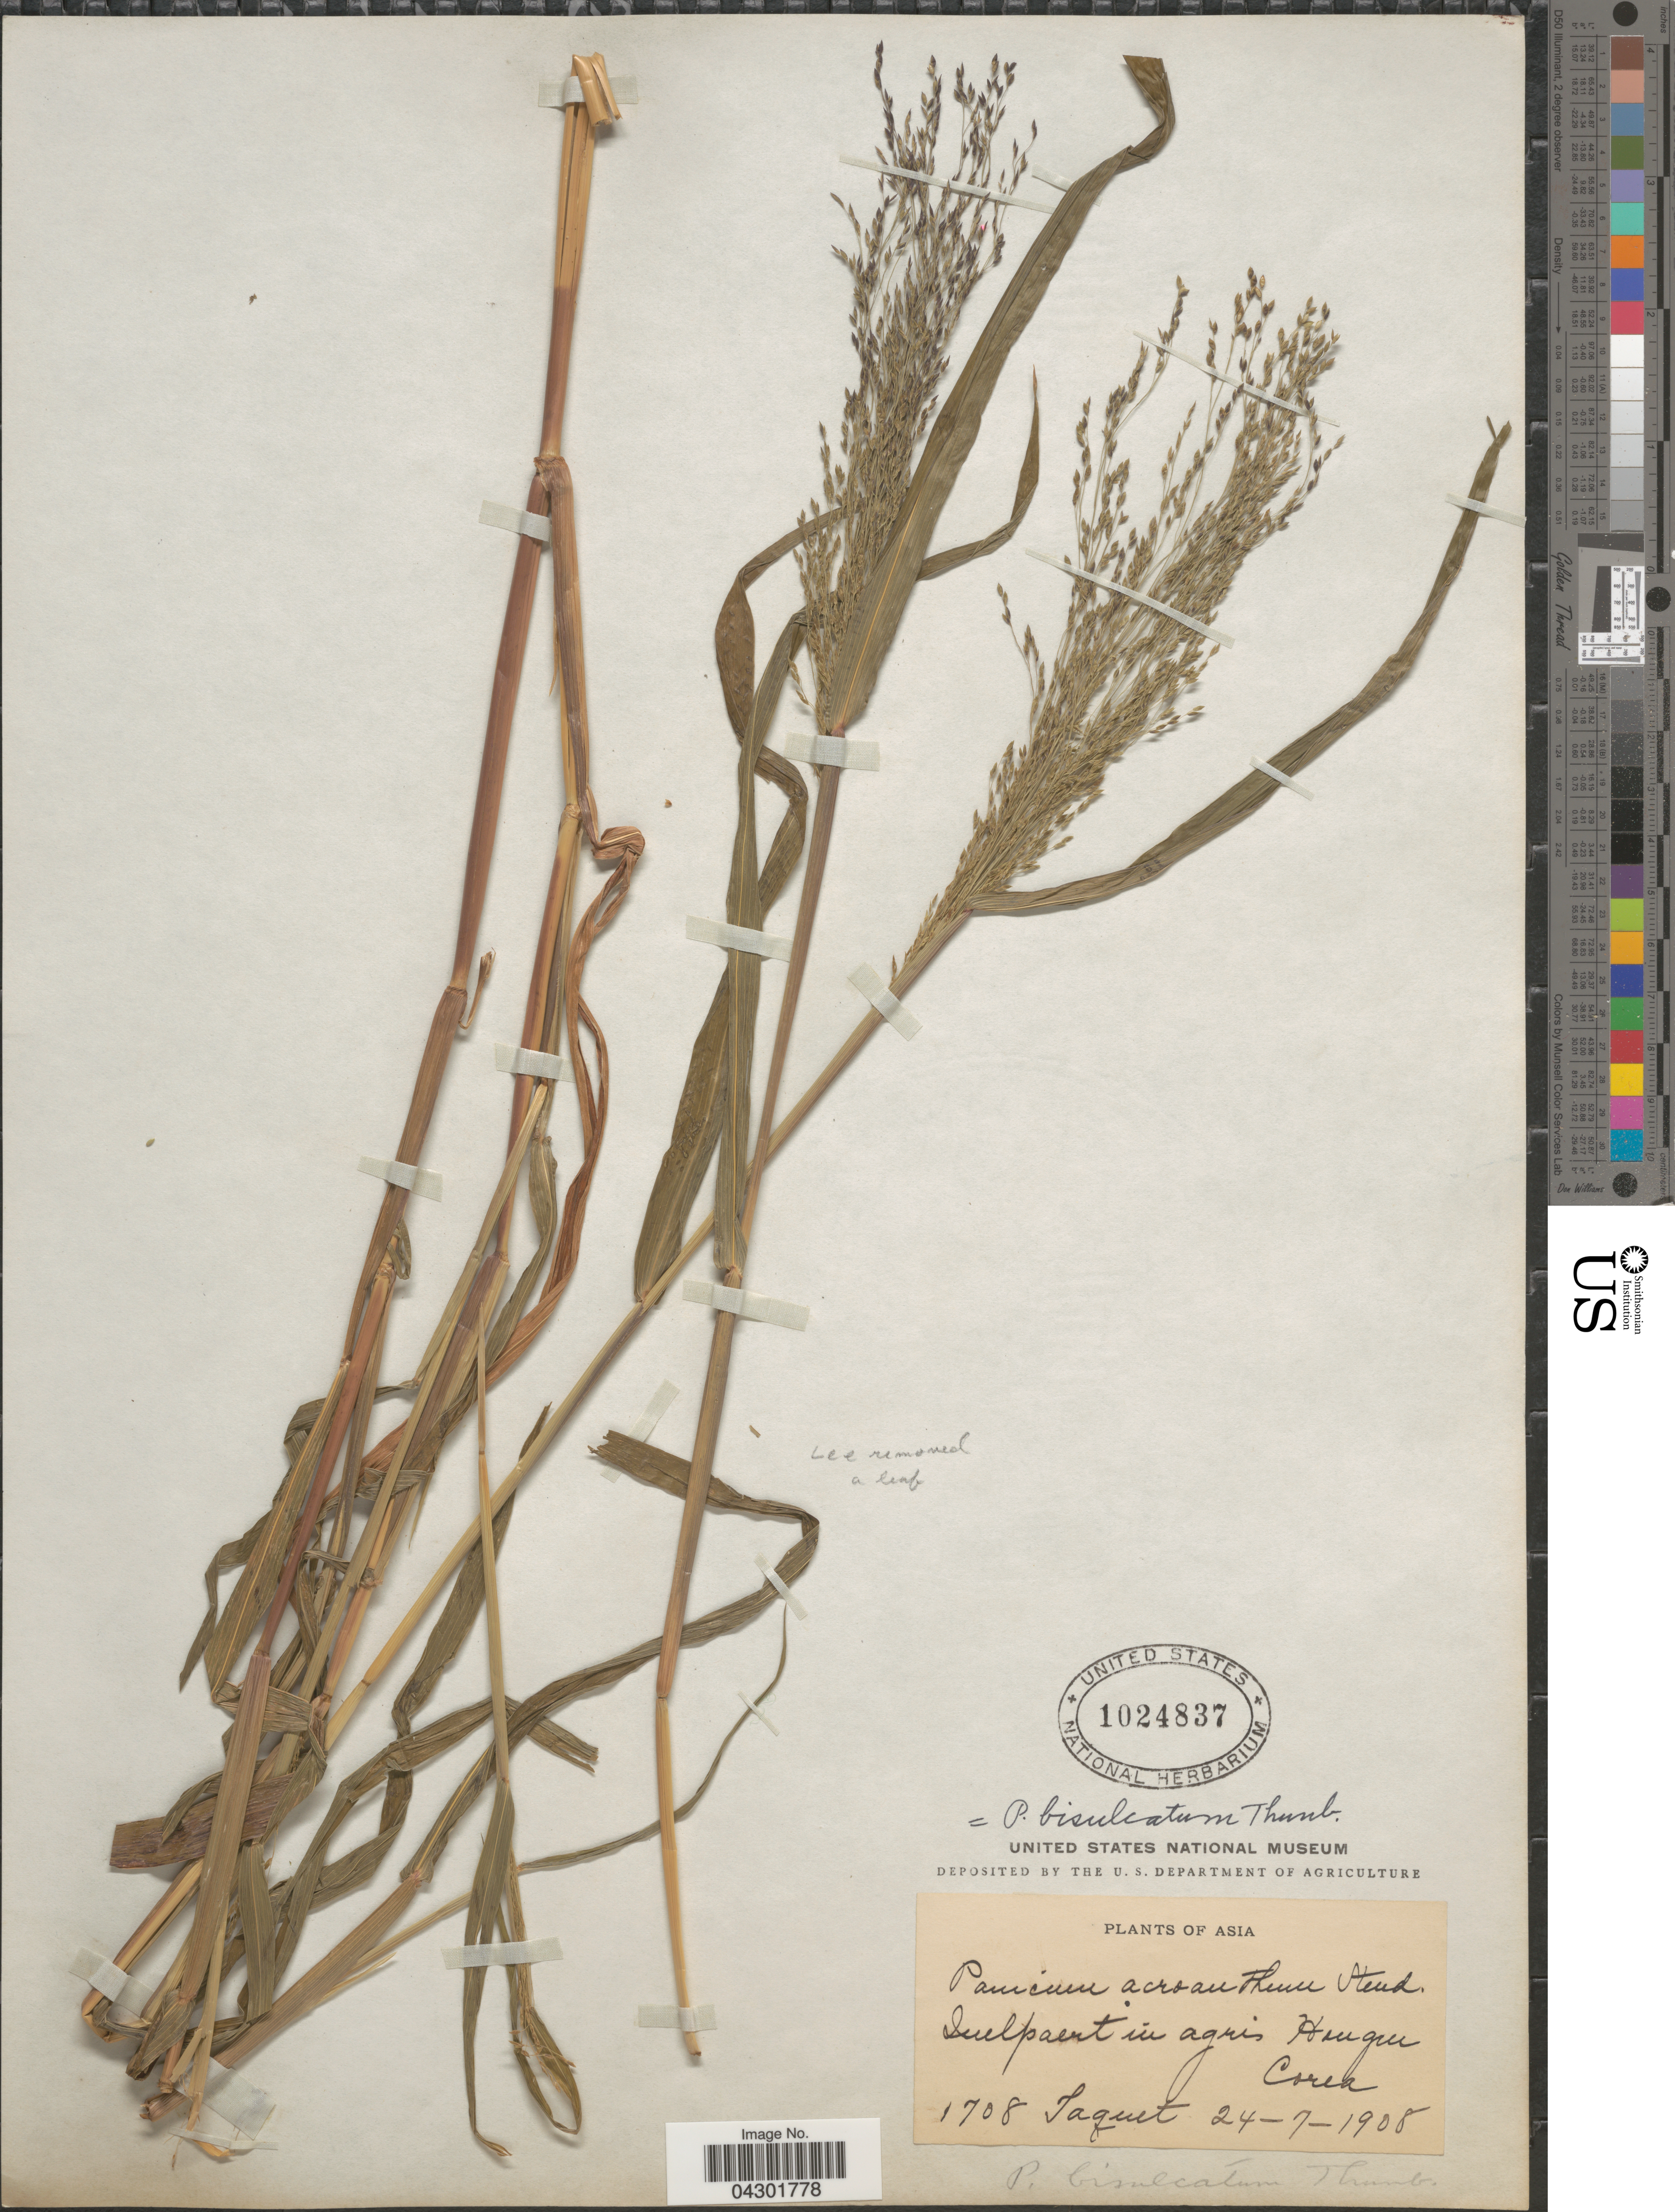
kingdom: Plantae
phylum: Tracheophyta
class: Liliopsida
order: Poales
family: Poaceae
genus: Panicum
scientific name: Panicum bisulcatum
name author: Thunb.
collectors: Faguet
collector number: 1708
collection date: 1908-07-24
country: South Korea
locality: Quelpart Island (Quelpart Island) in agris Hengen Corea.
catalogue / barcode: US 1024837